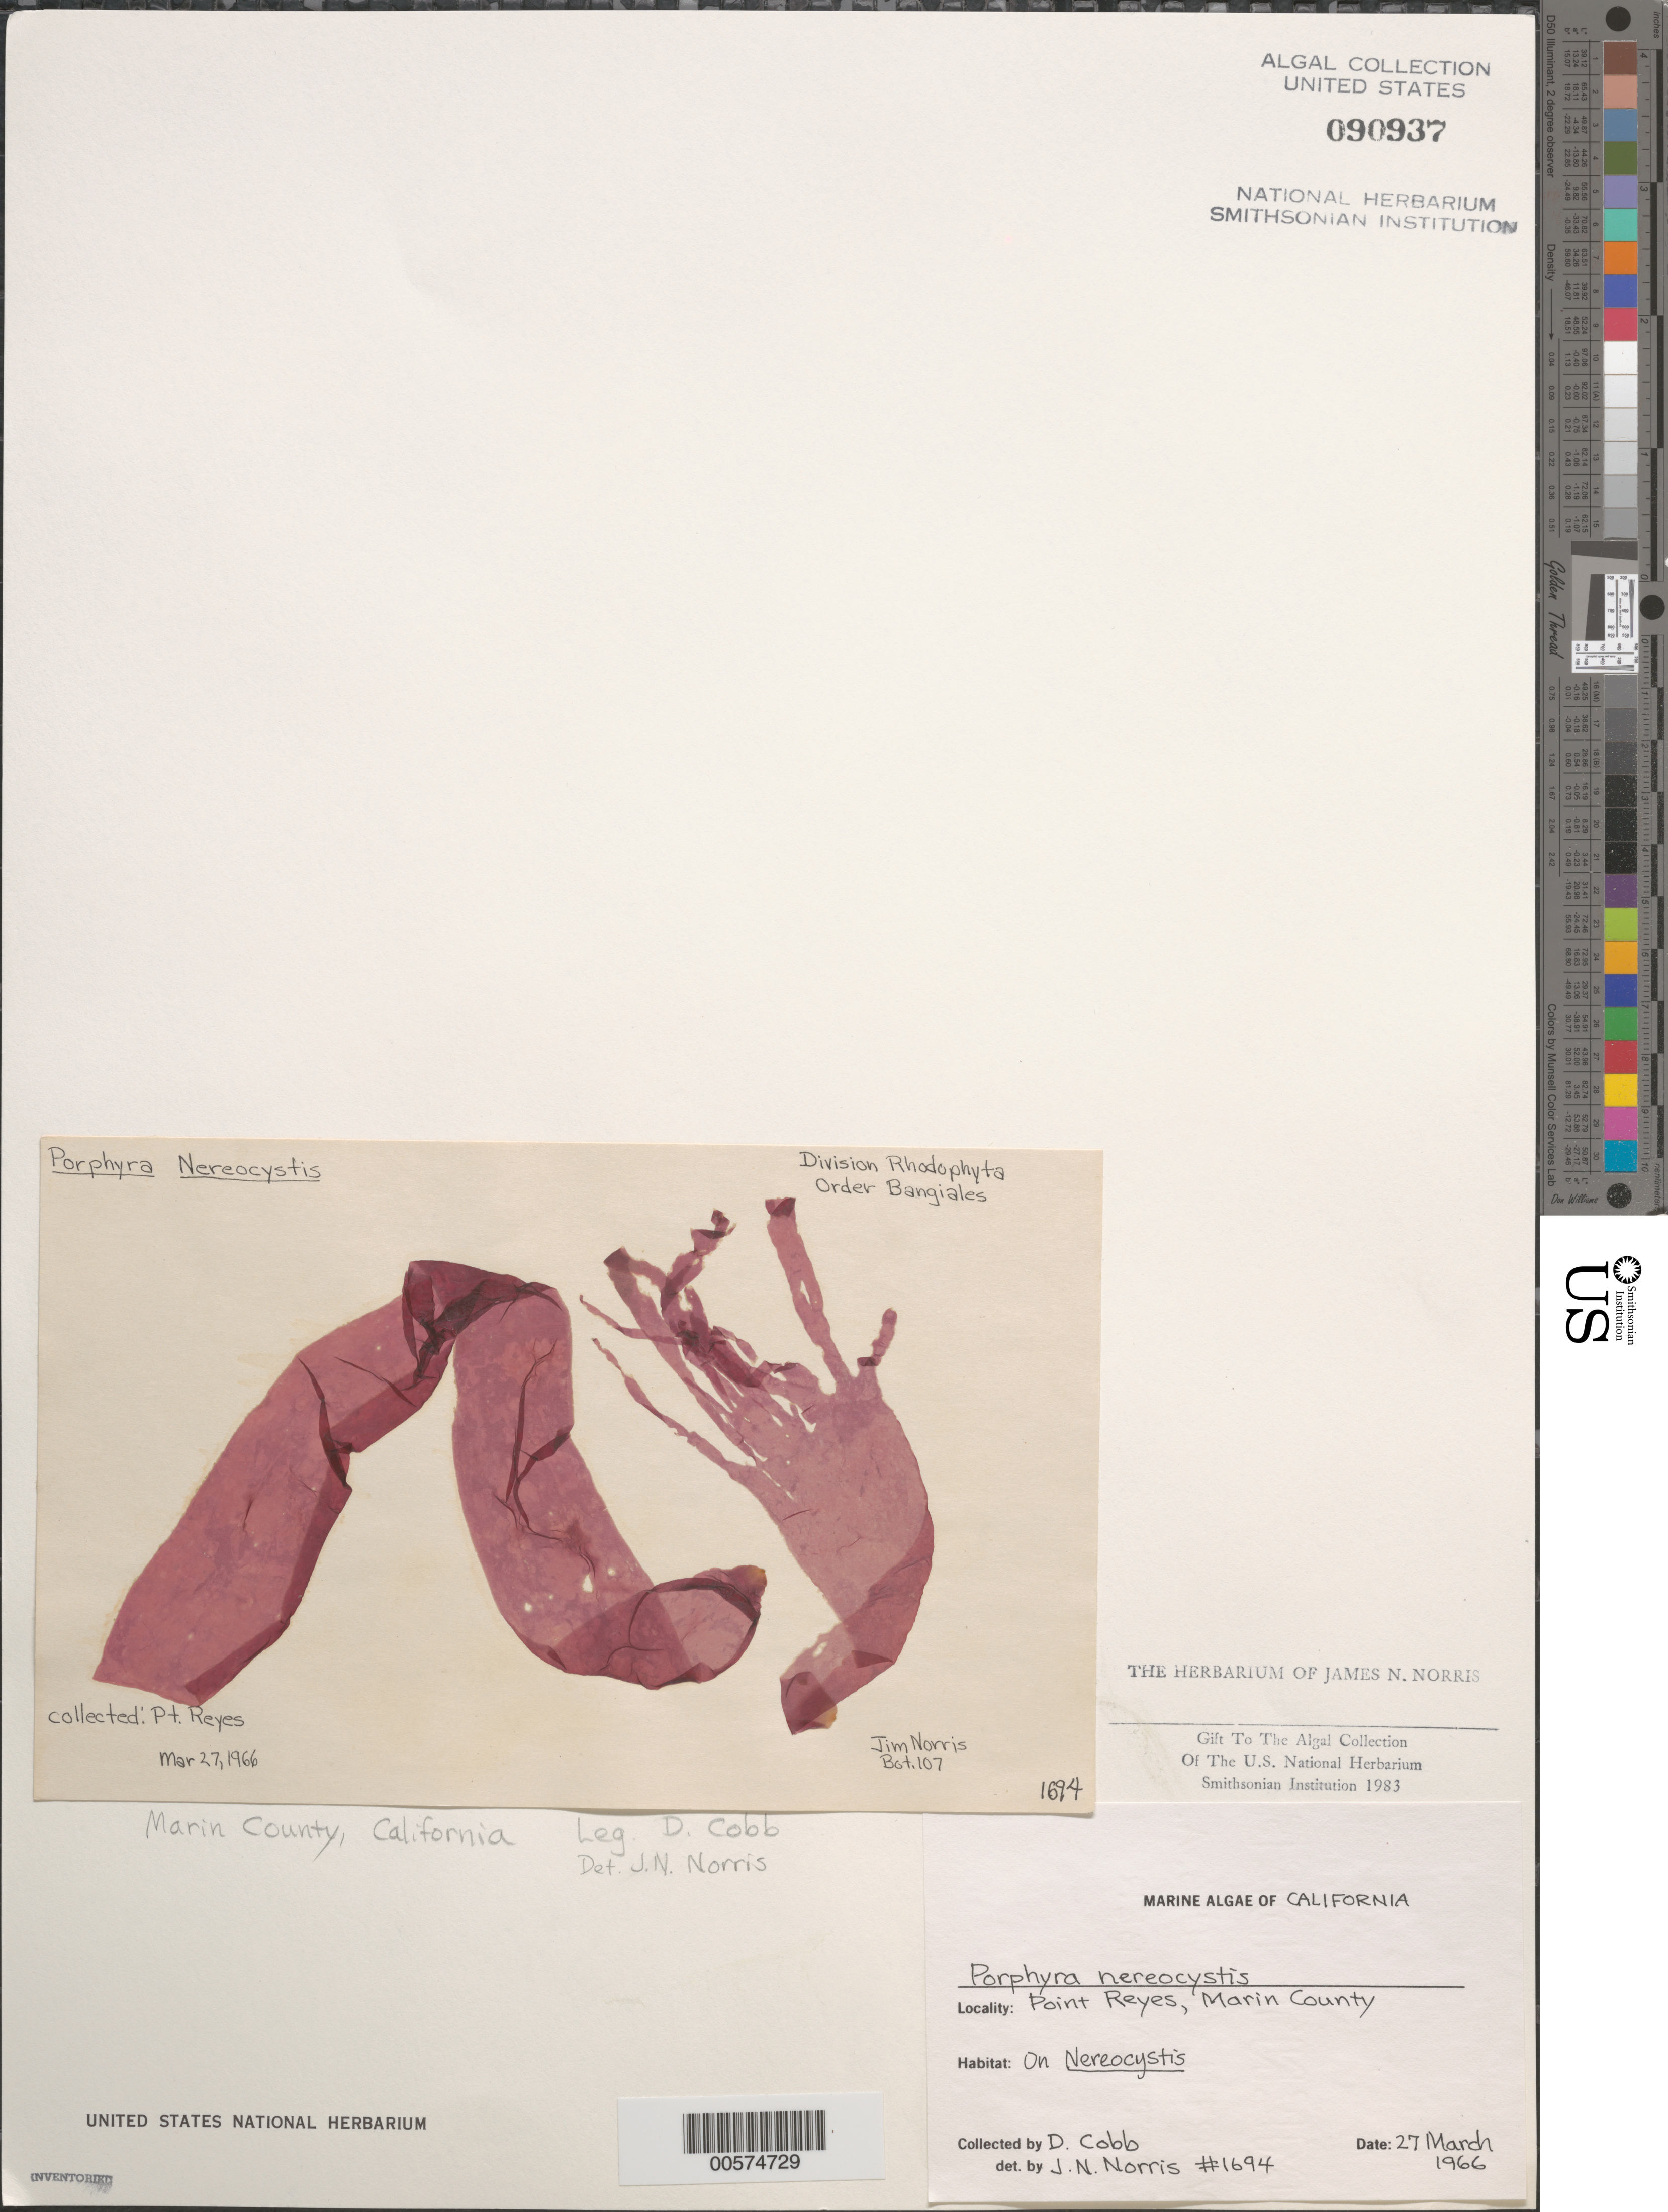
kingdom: Plantae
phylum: Rhodophyta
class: Bangiophyceae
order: Bangiales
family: Bangiaceae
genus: Pyropia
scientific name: Pyropia nereocystis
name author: (C.L. Anderson) S.C. Lindstrom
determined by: Algae name updating Project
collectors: D. Cobb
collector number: JN-1694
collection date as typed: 27 Mar 1966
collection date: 1966-03-27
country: United States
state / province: California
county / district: Marin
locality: Point Reyes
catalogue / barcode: US 90937